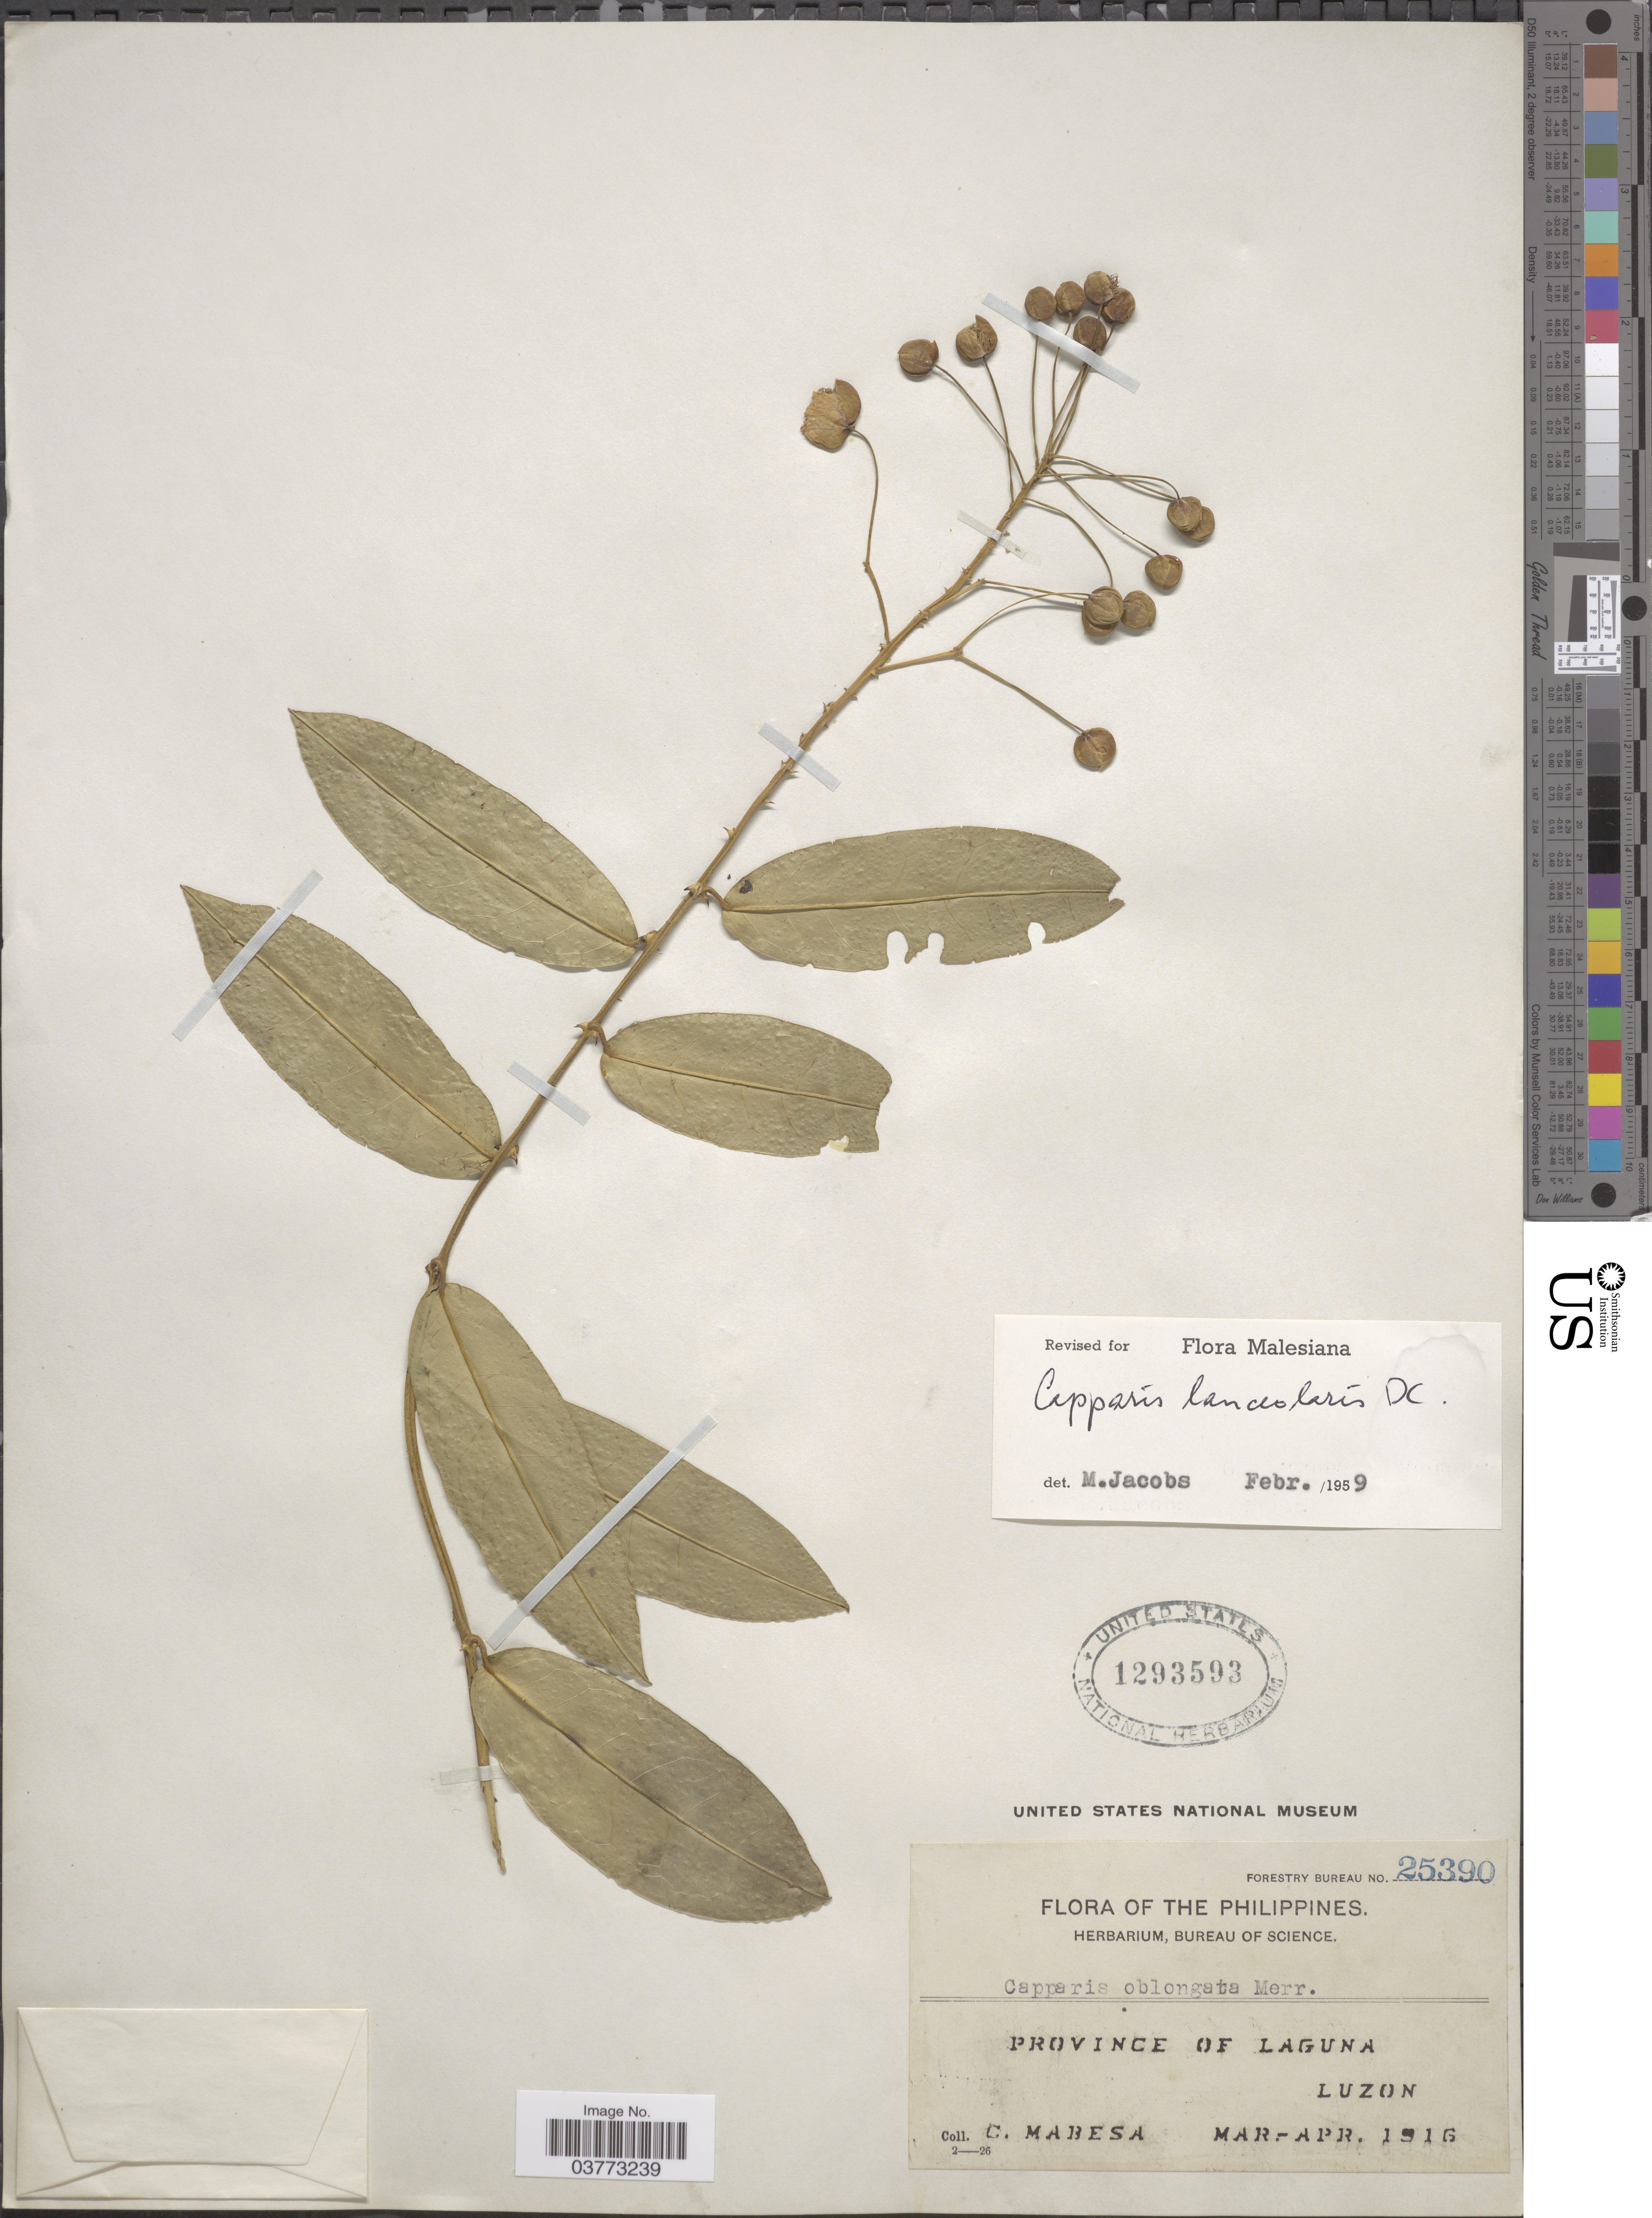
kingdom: Plantae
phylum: Tracheophyta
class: Magnoliopsida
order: Brassicales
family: Capparaceae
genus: Capparis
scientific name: Capparis lanceolaris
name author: DC.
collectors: C. Mabesa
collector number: Forestry Bureau 25390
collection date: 1916-03/1916-04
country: Philippines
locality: The Philippines. Province of Laguna. Luzon.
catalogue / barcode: US 1293593